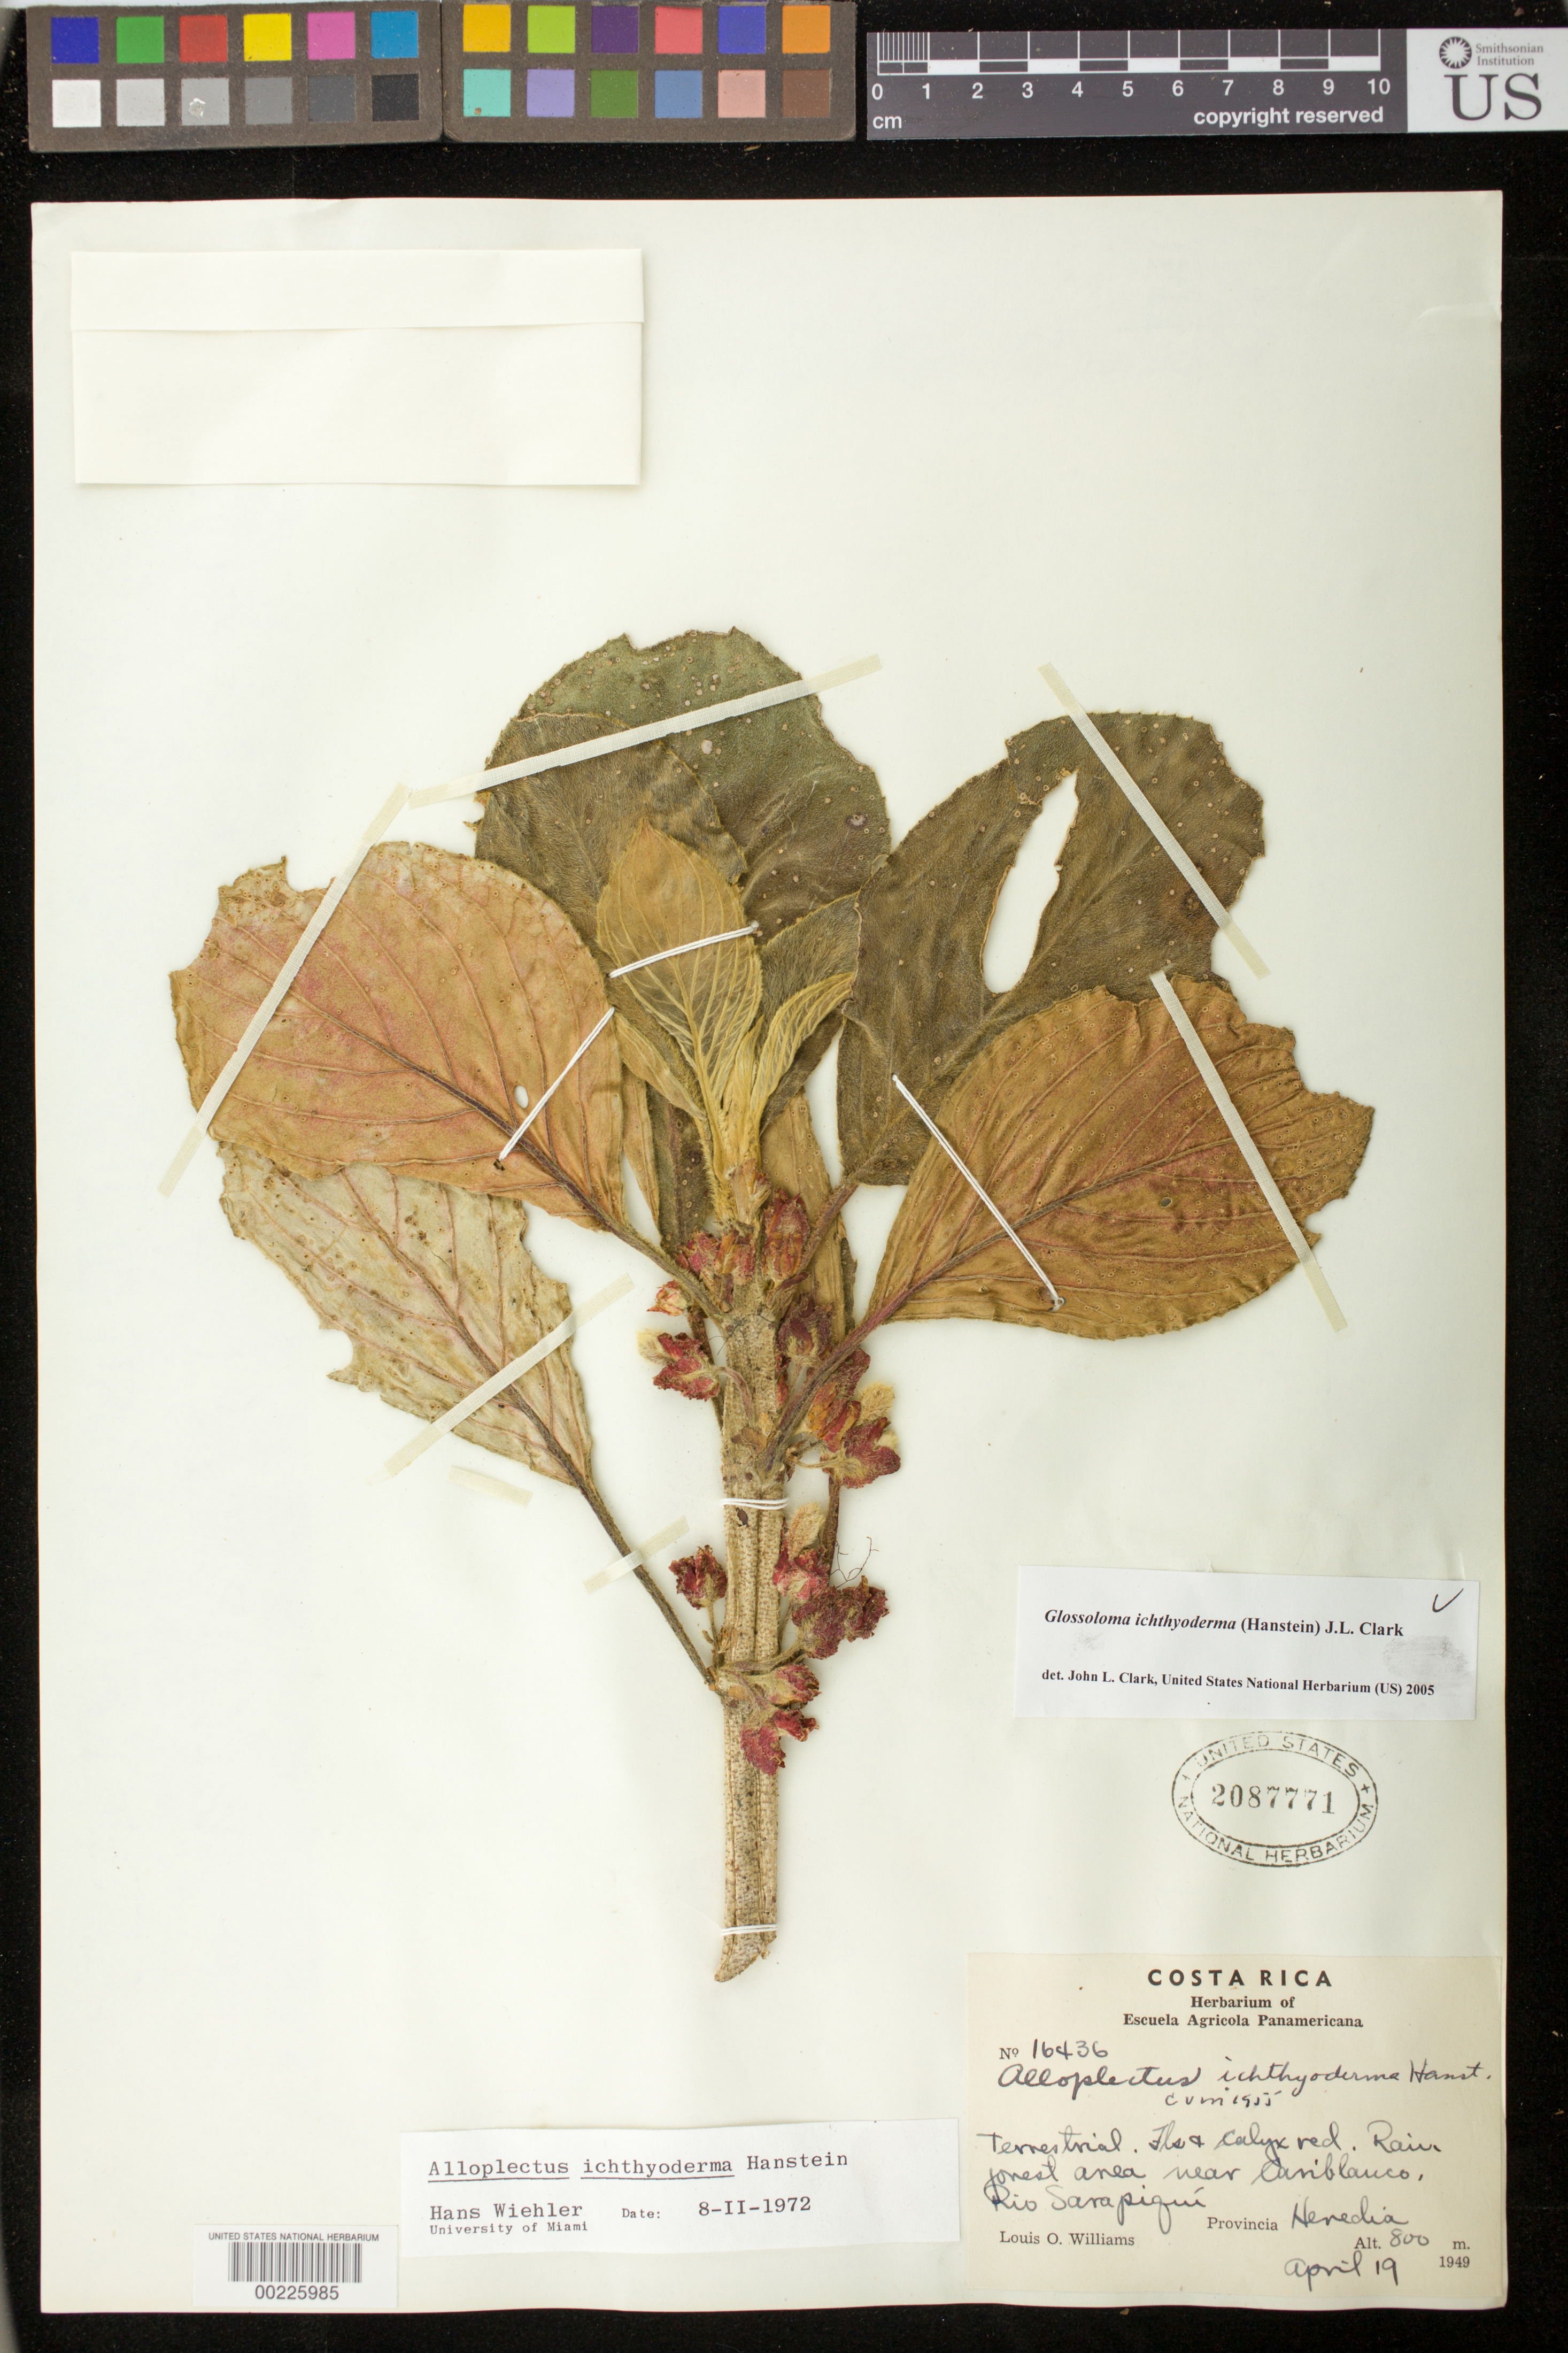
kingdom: Plantae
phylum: Tracheophyta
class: Magnoliopsida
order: Lamiales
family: Gesneriaceae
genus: Glossoloma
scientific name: Glossoloma ichthyoderma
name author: (Hanst.) J.L. Clark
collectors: L. O. Williams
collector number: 16436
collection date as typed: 19 Apr 1949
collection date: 1949-04-19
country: Costa Rica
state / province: Heredia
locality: Near Cariblanco, Rio Sarapiqui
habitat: Rain forest area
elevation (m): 800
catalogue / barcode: US 2087771